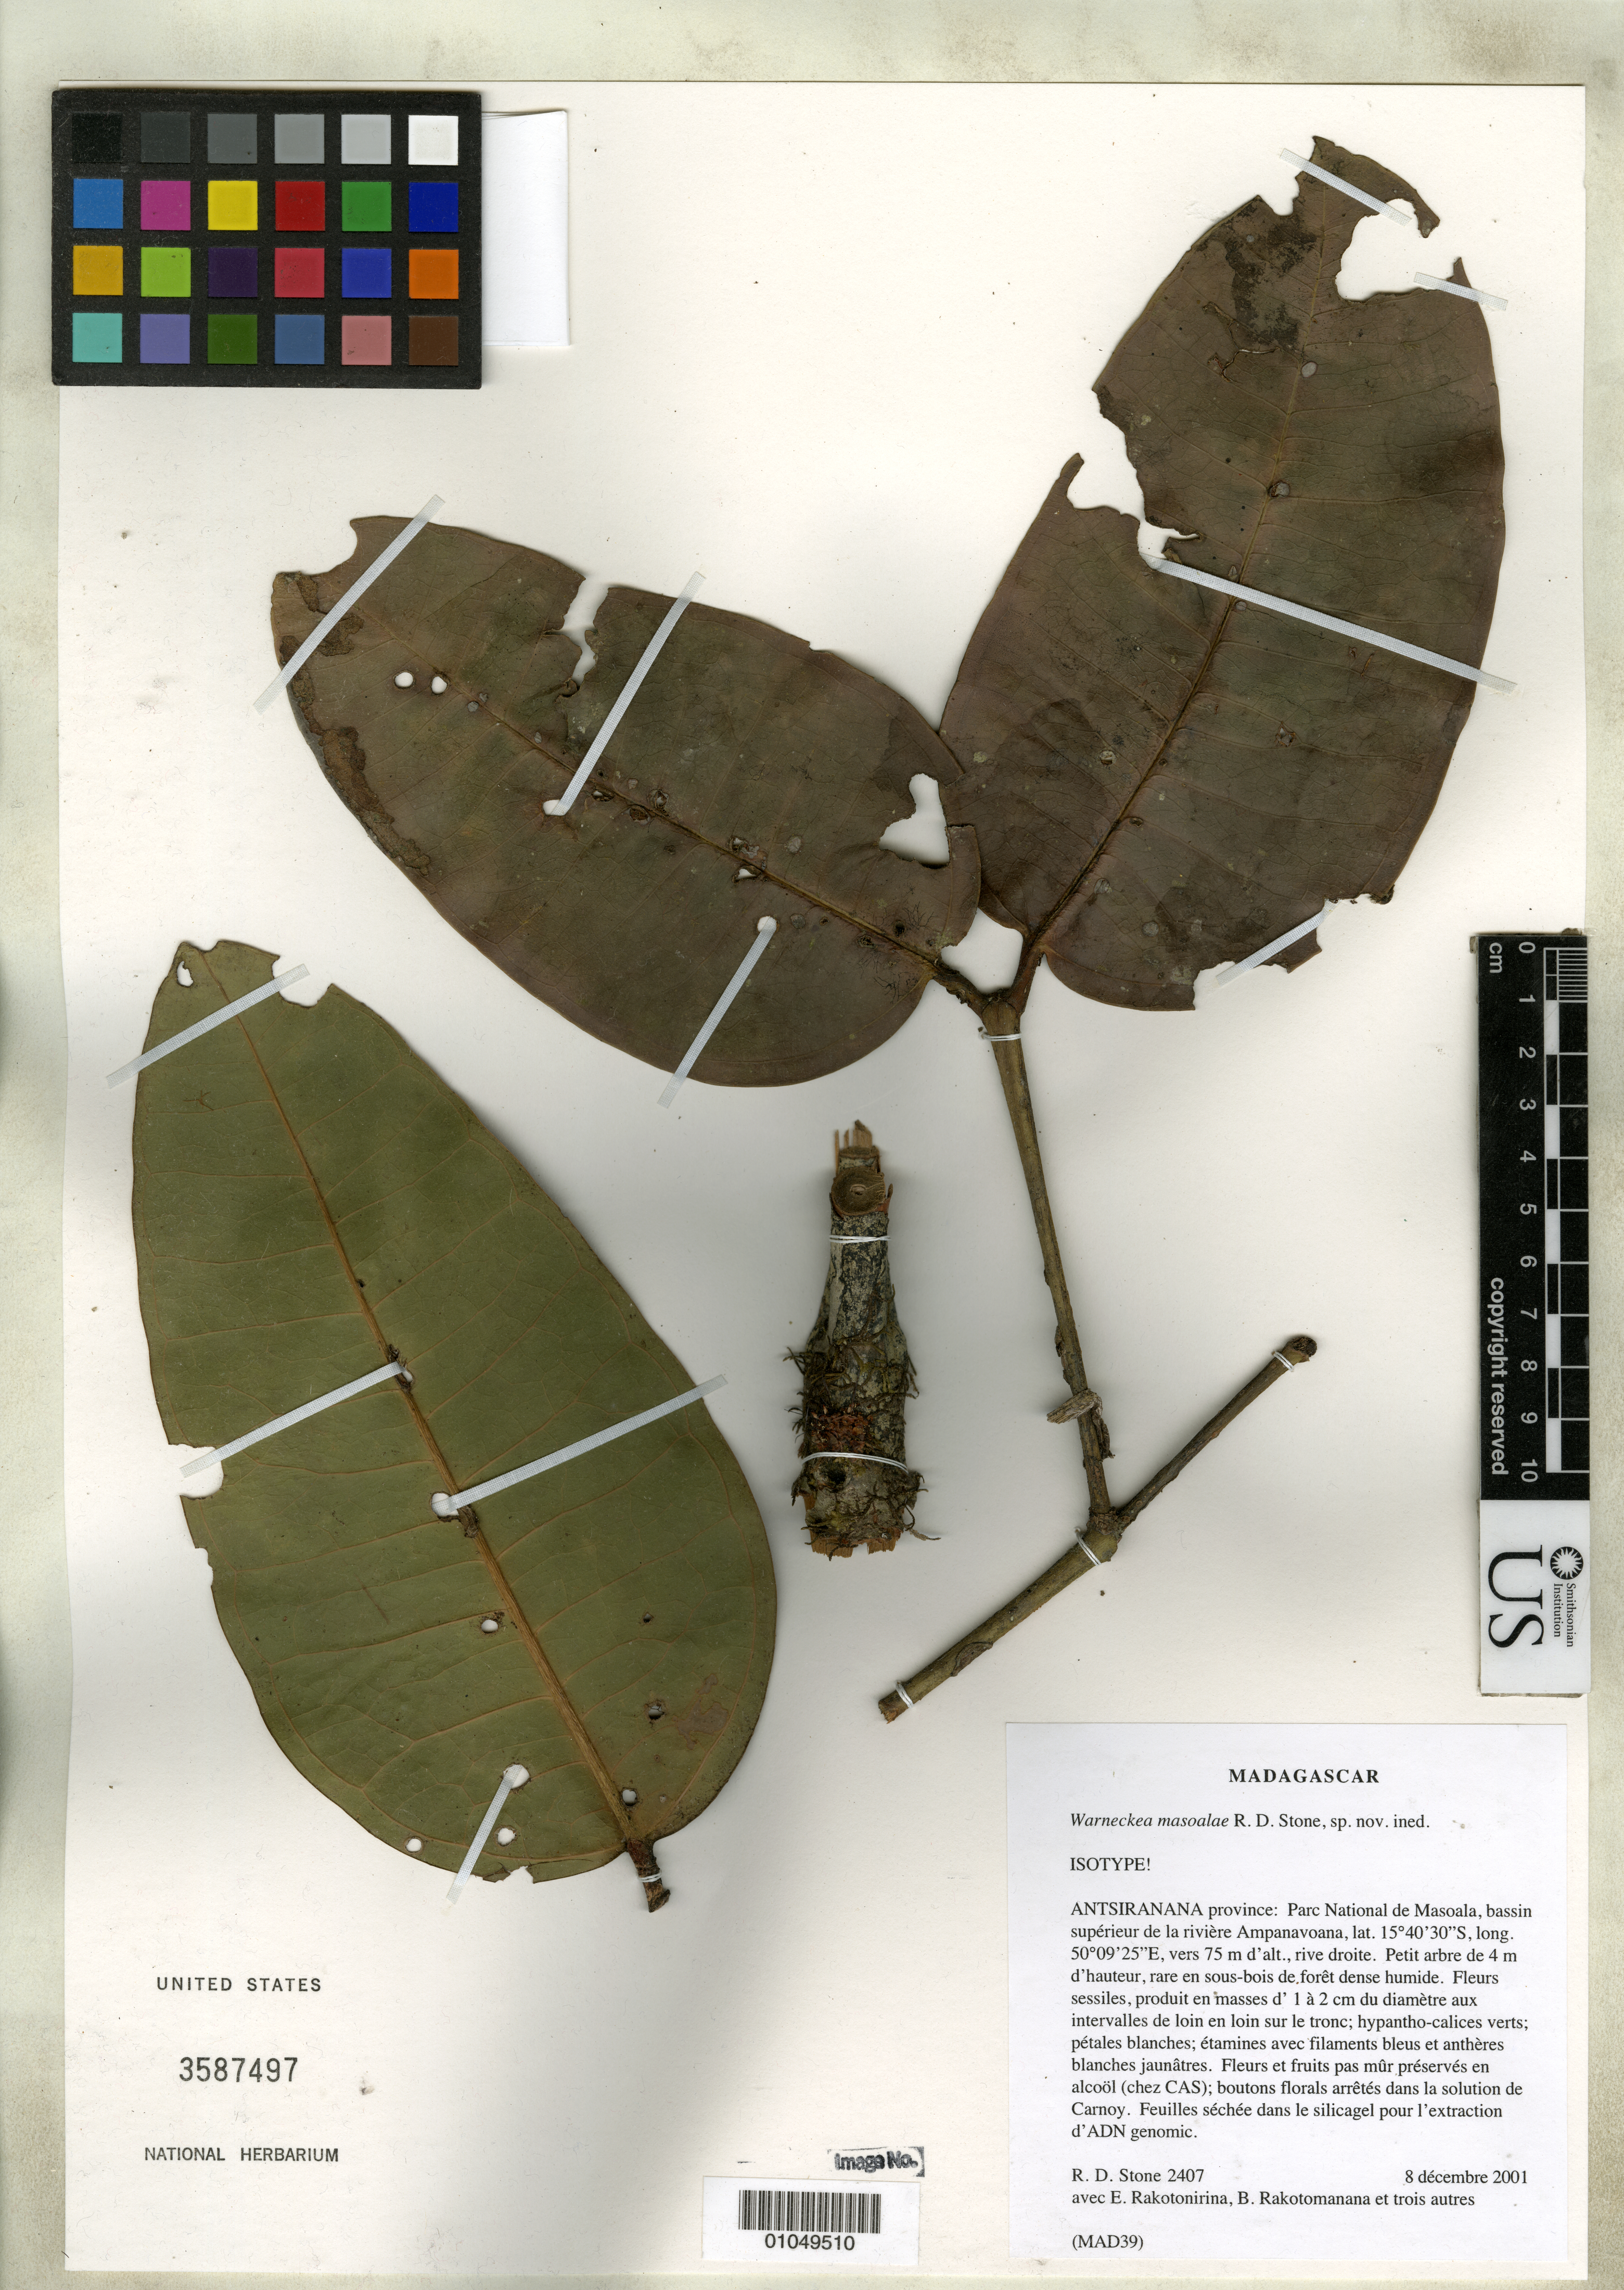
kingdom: Plantae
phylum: Tracheophyta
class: Magnoliopsida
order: Myrtales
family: Melastomataceae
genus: Warneckea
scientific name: Warneckea masoalae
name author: R.D. Stone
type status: Isotype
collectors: R. D. Stone, E. Rakotonirina, B. Rakotomanana & et al.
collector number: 2407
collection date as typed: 08 Dec 2001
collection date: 2001-12-08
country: Madagascar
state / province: Sava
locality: Antsiranana province: Parc National de Masoala, bassin supérieur de la rivière Ampanavoana.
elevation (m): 75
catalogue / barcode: US 3587497